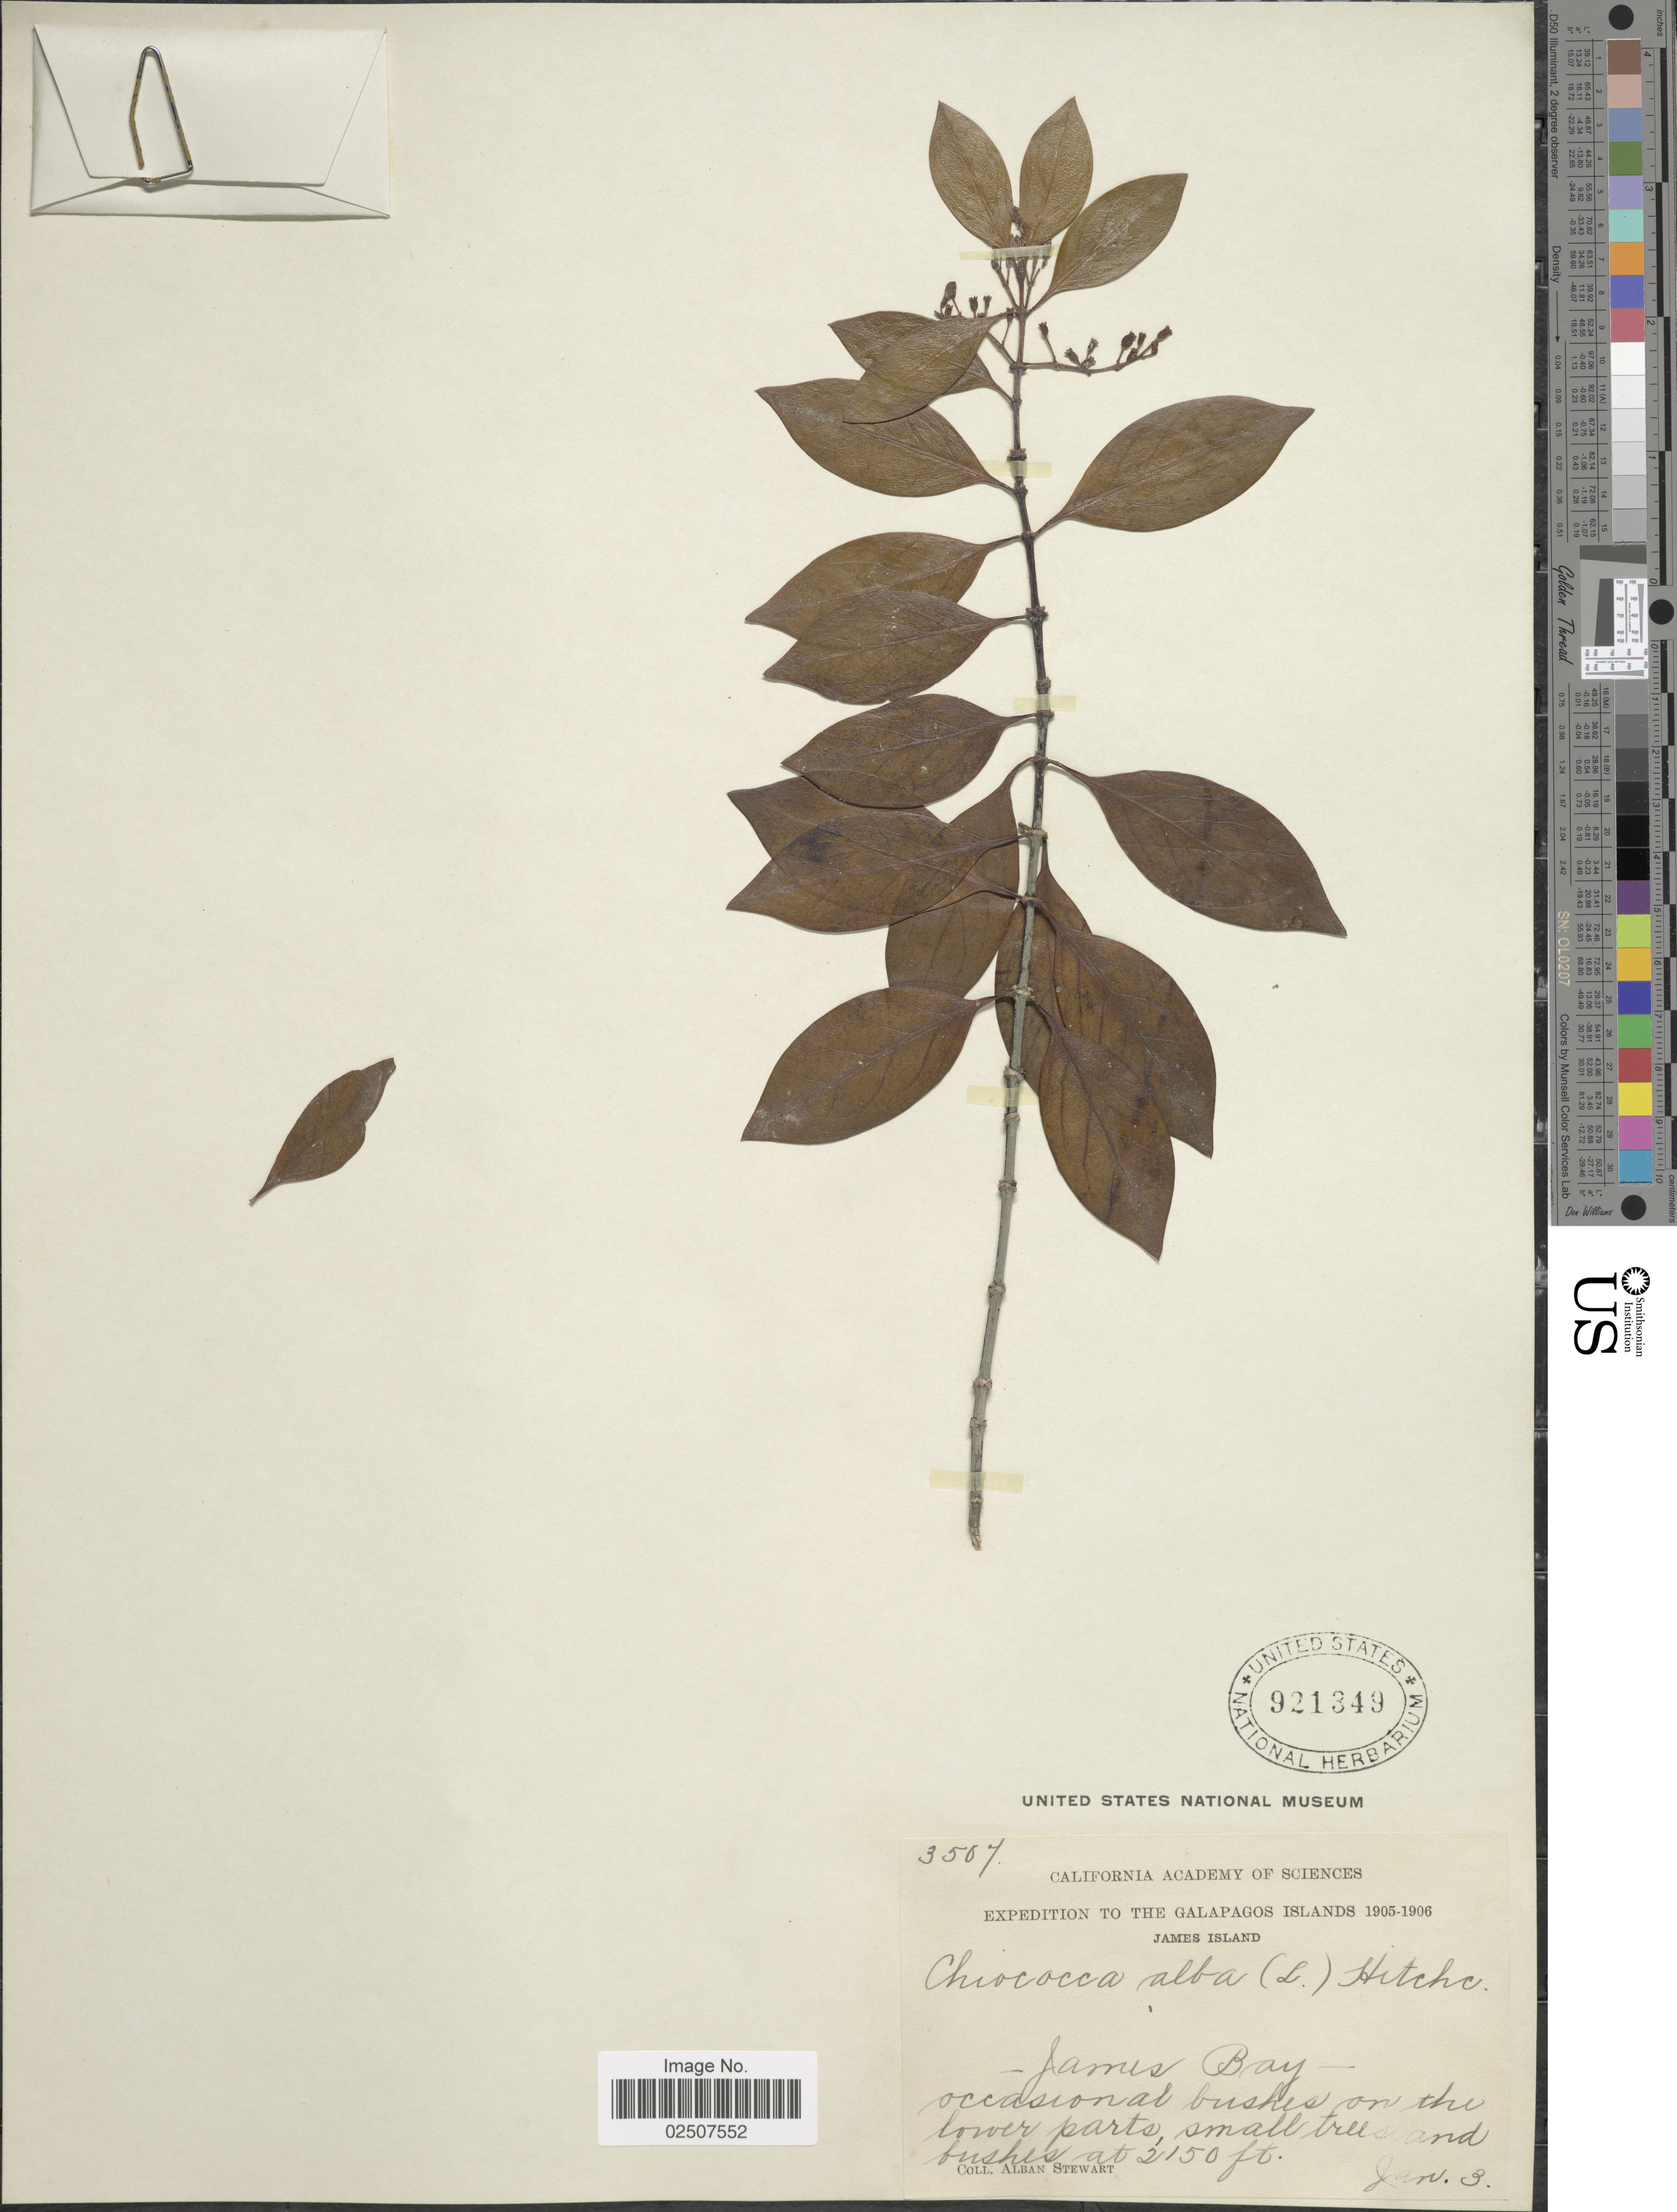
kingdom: Plantae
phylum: Tracheophyta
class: Magnoliopsida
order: Gentianales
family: Rubiaceae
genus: Chiococca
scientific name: Chiococca alba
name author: (L.) Hitchc.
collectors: A. Stewart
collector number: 3507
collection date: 1905-01-03/1906-01-03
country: Ecuador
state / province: Colón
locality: Galapagos Islands. James Island. James Bay.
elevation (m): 655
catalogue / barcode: US 921349